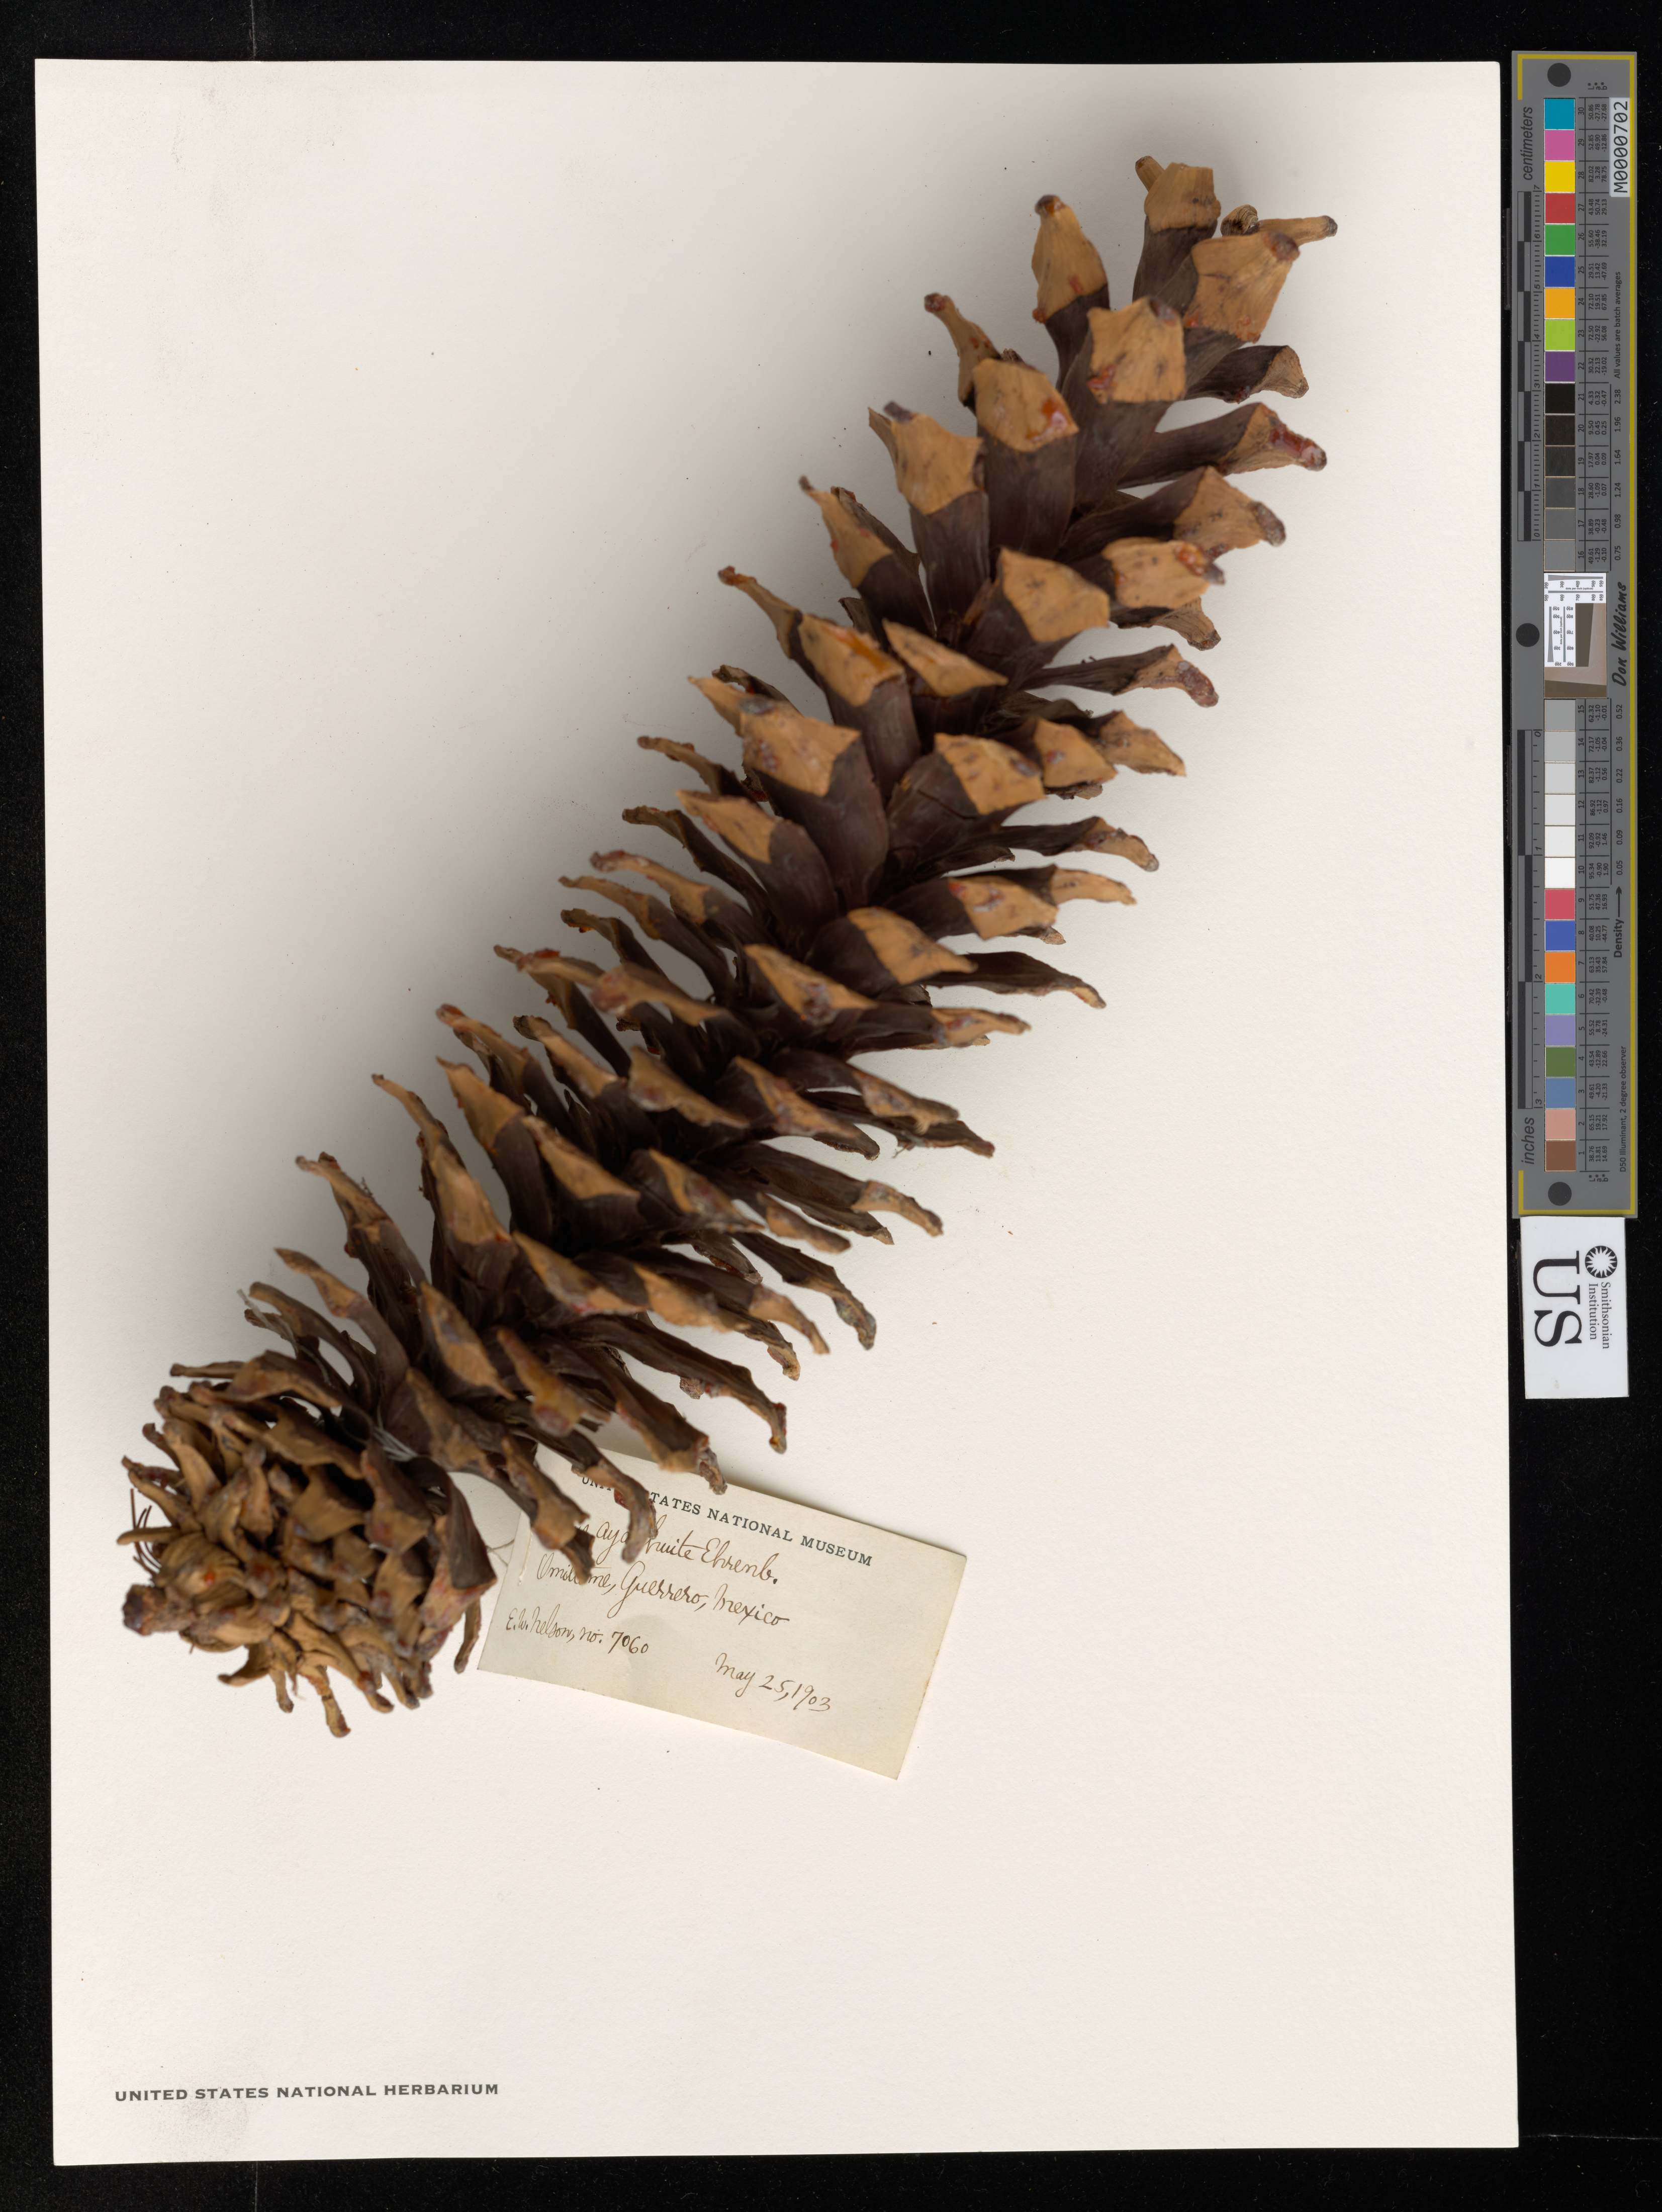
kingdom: Plantae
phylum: Tracheophyta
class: Pinopsida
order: Pinales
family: Pinaceae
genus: Pinus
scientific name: Pinus ayacahuite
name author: Ehrenb. ex Schltdl.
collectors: E. W. Nelson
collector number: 7060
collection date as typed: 25 May 1903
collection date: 1903-05-25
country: Mexico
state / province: Guerrero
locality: Omilteme.